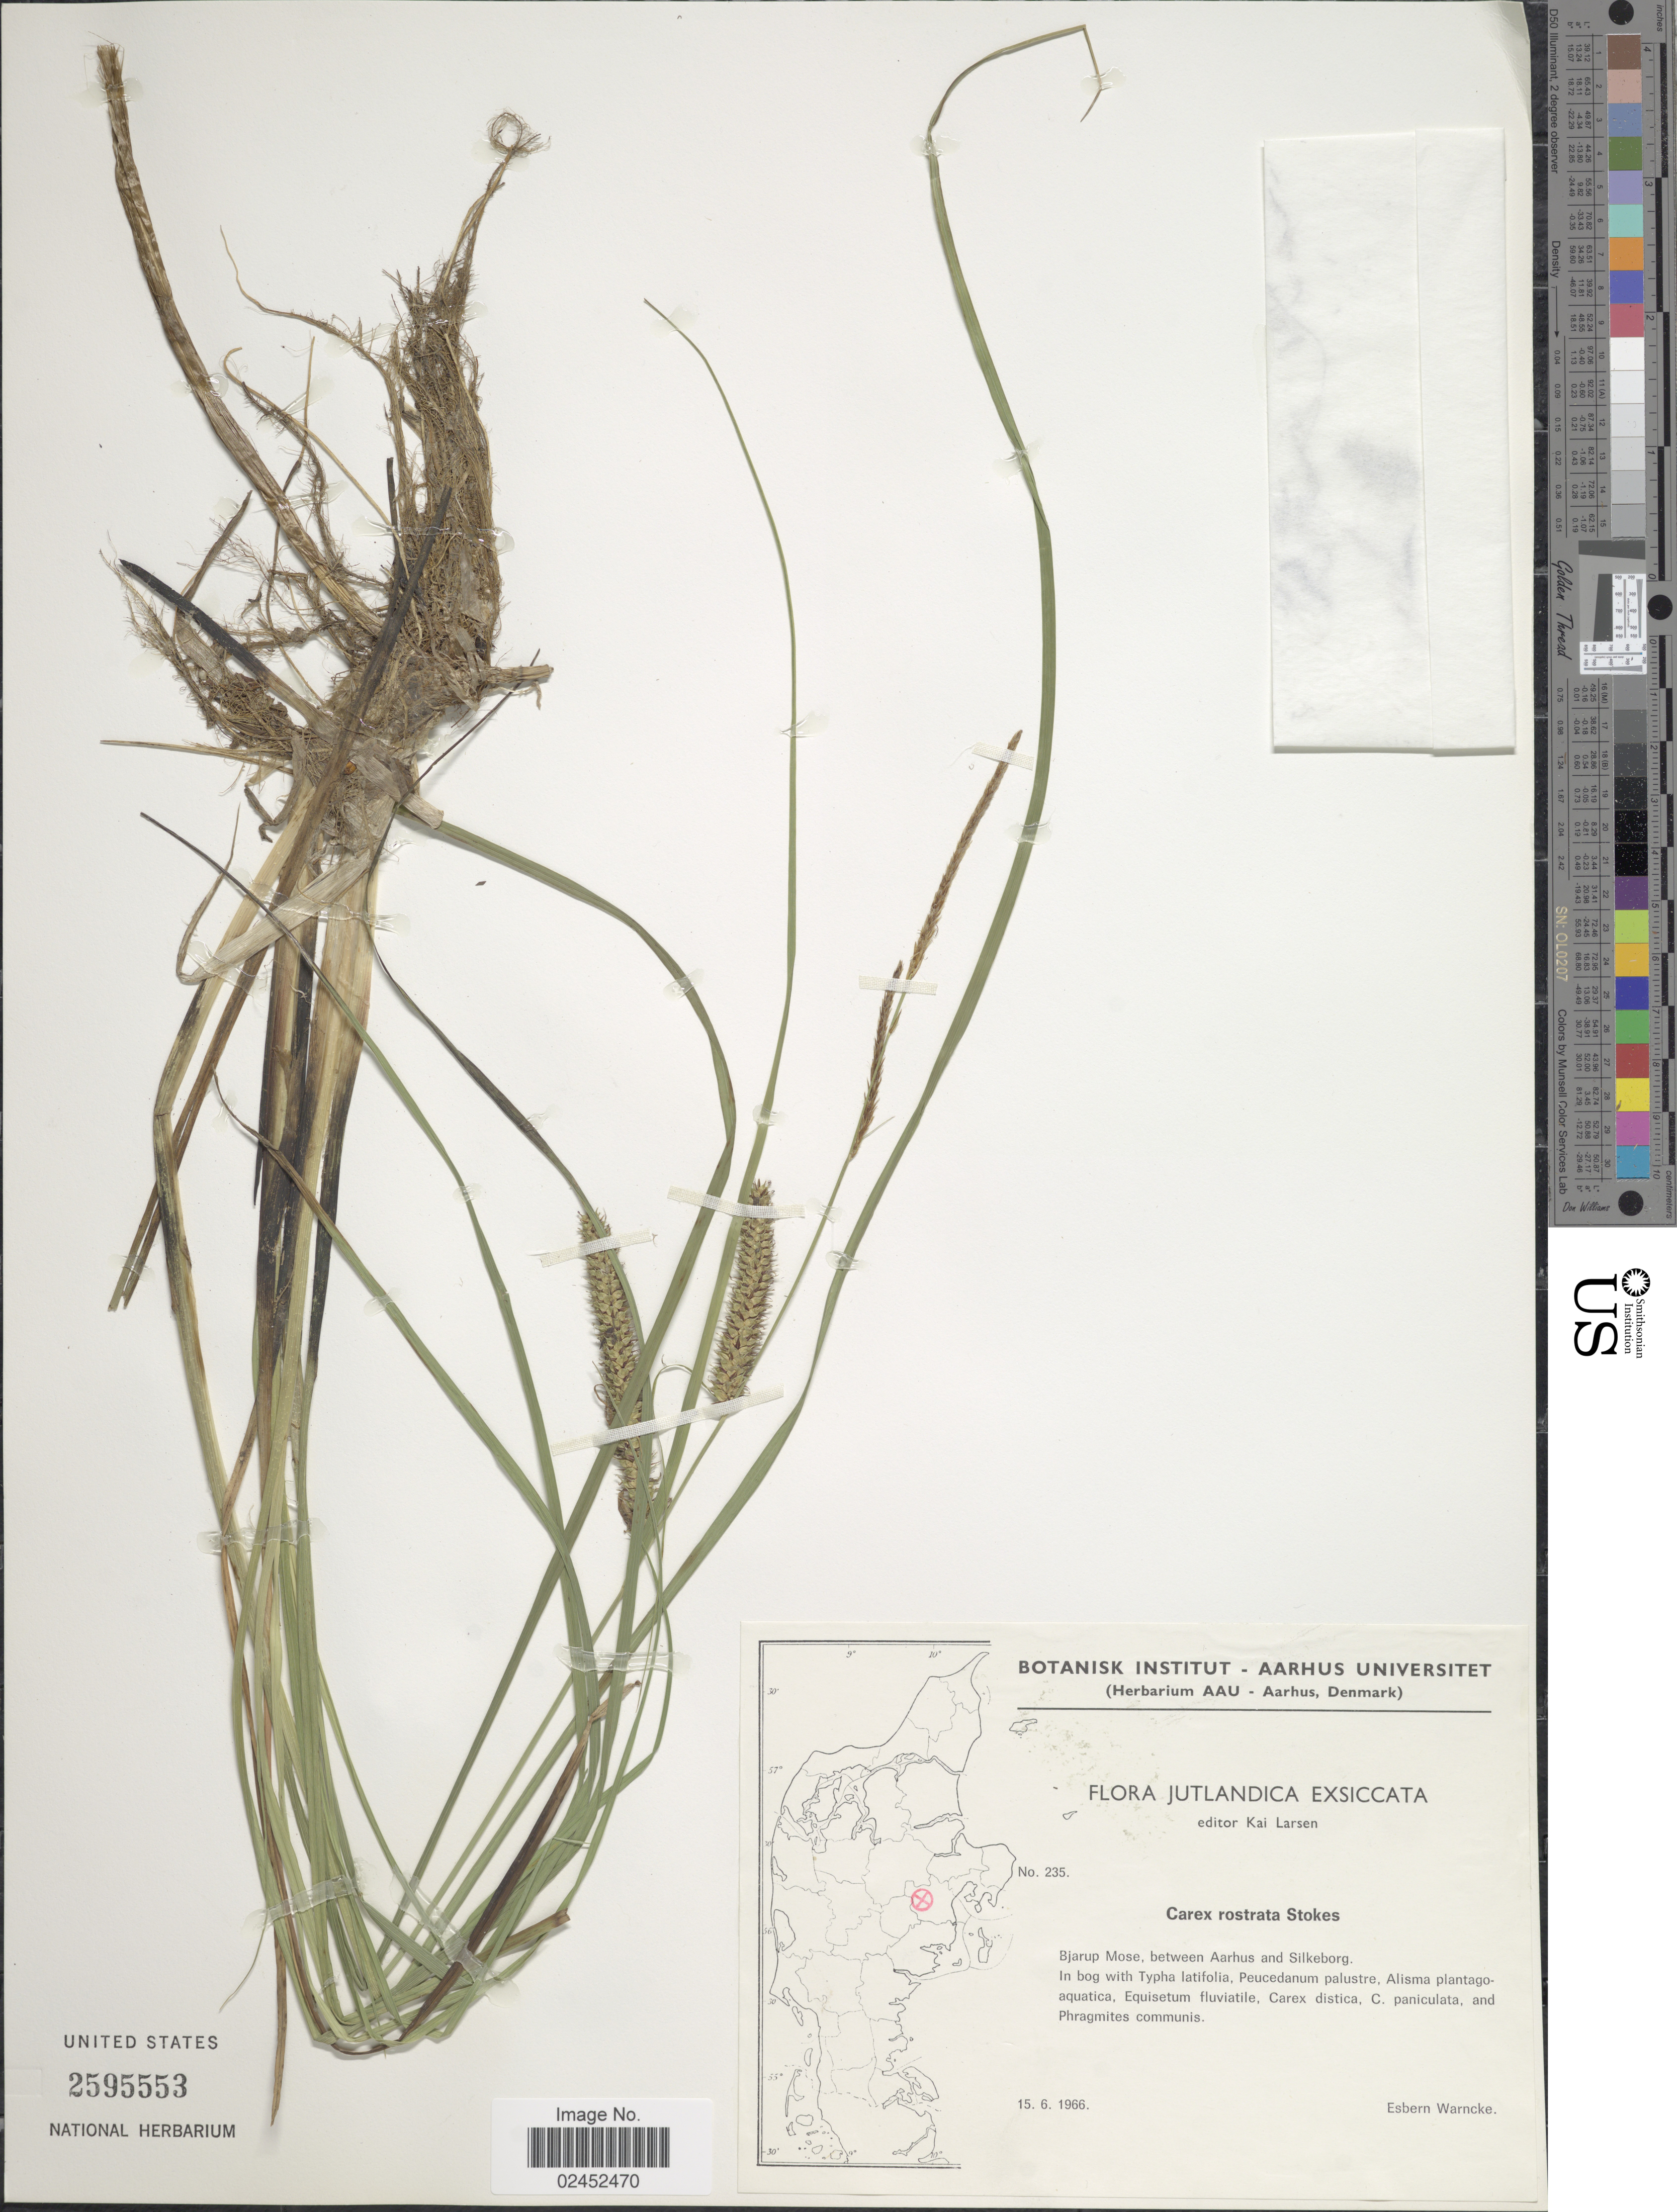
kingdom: Plantae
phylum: Tracheophyta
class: Liliopsida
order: Poales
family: Cyperaceae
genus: Carex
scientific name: Carex rostrata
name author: Stokes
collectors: E. Warncke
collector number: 235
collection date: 1966-06-15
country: Denmark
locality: Jutlandica. Bjarup Mose, between Aarhus and Silkeborg.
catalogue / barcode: US 2595553